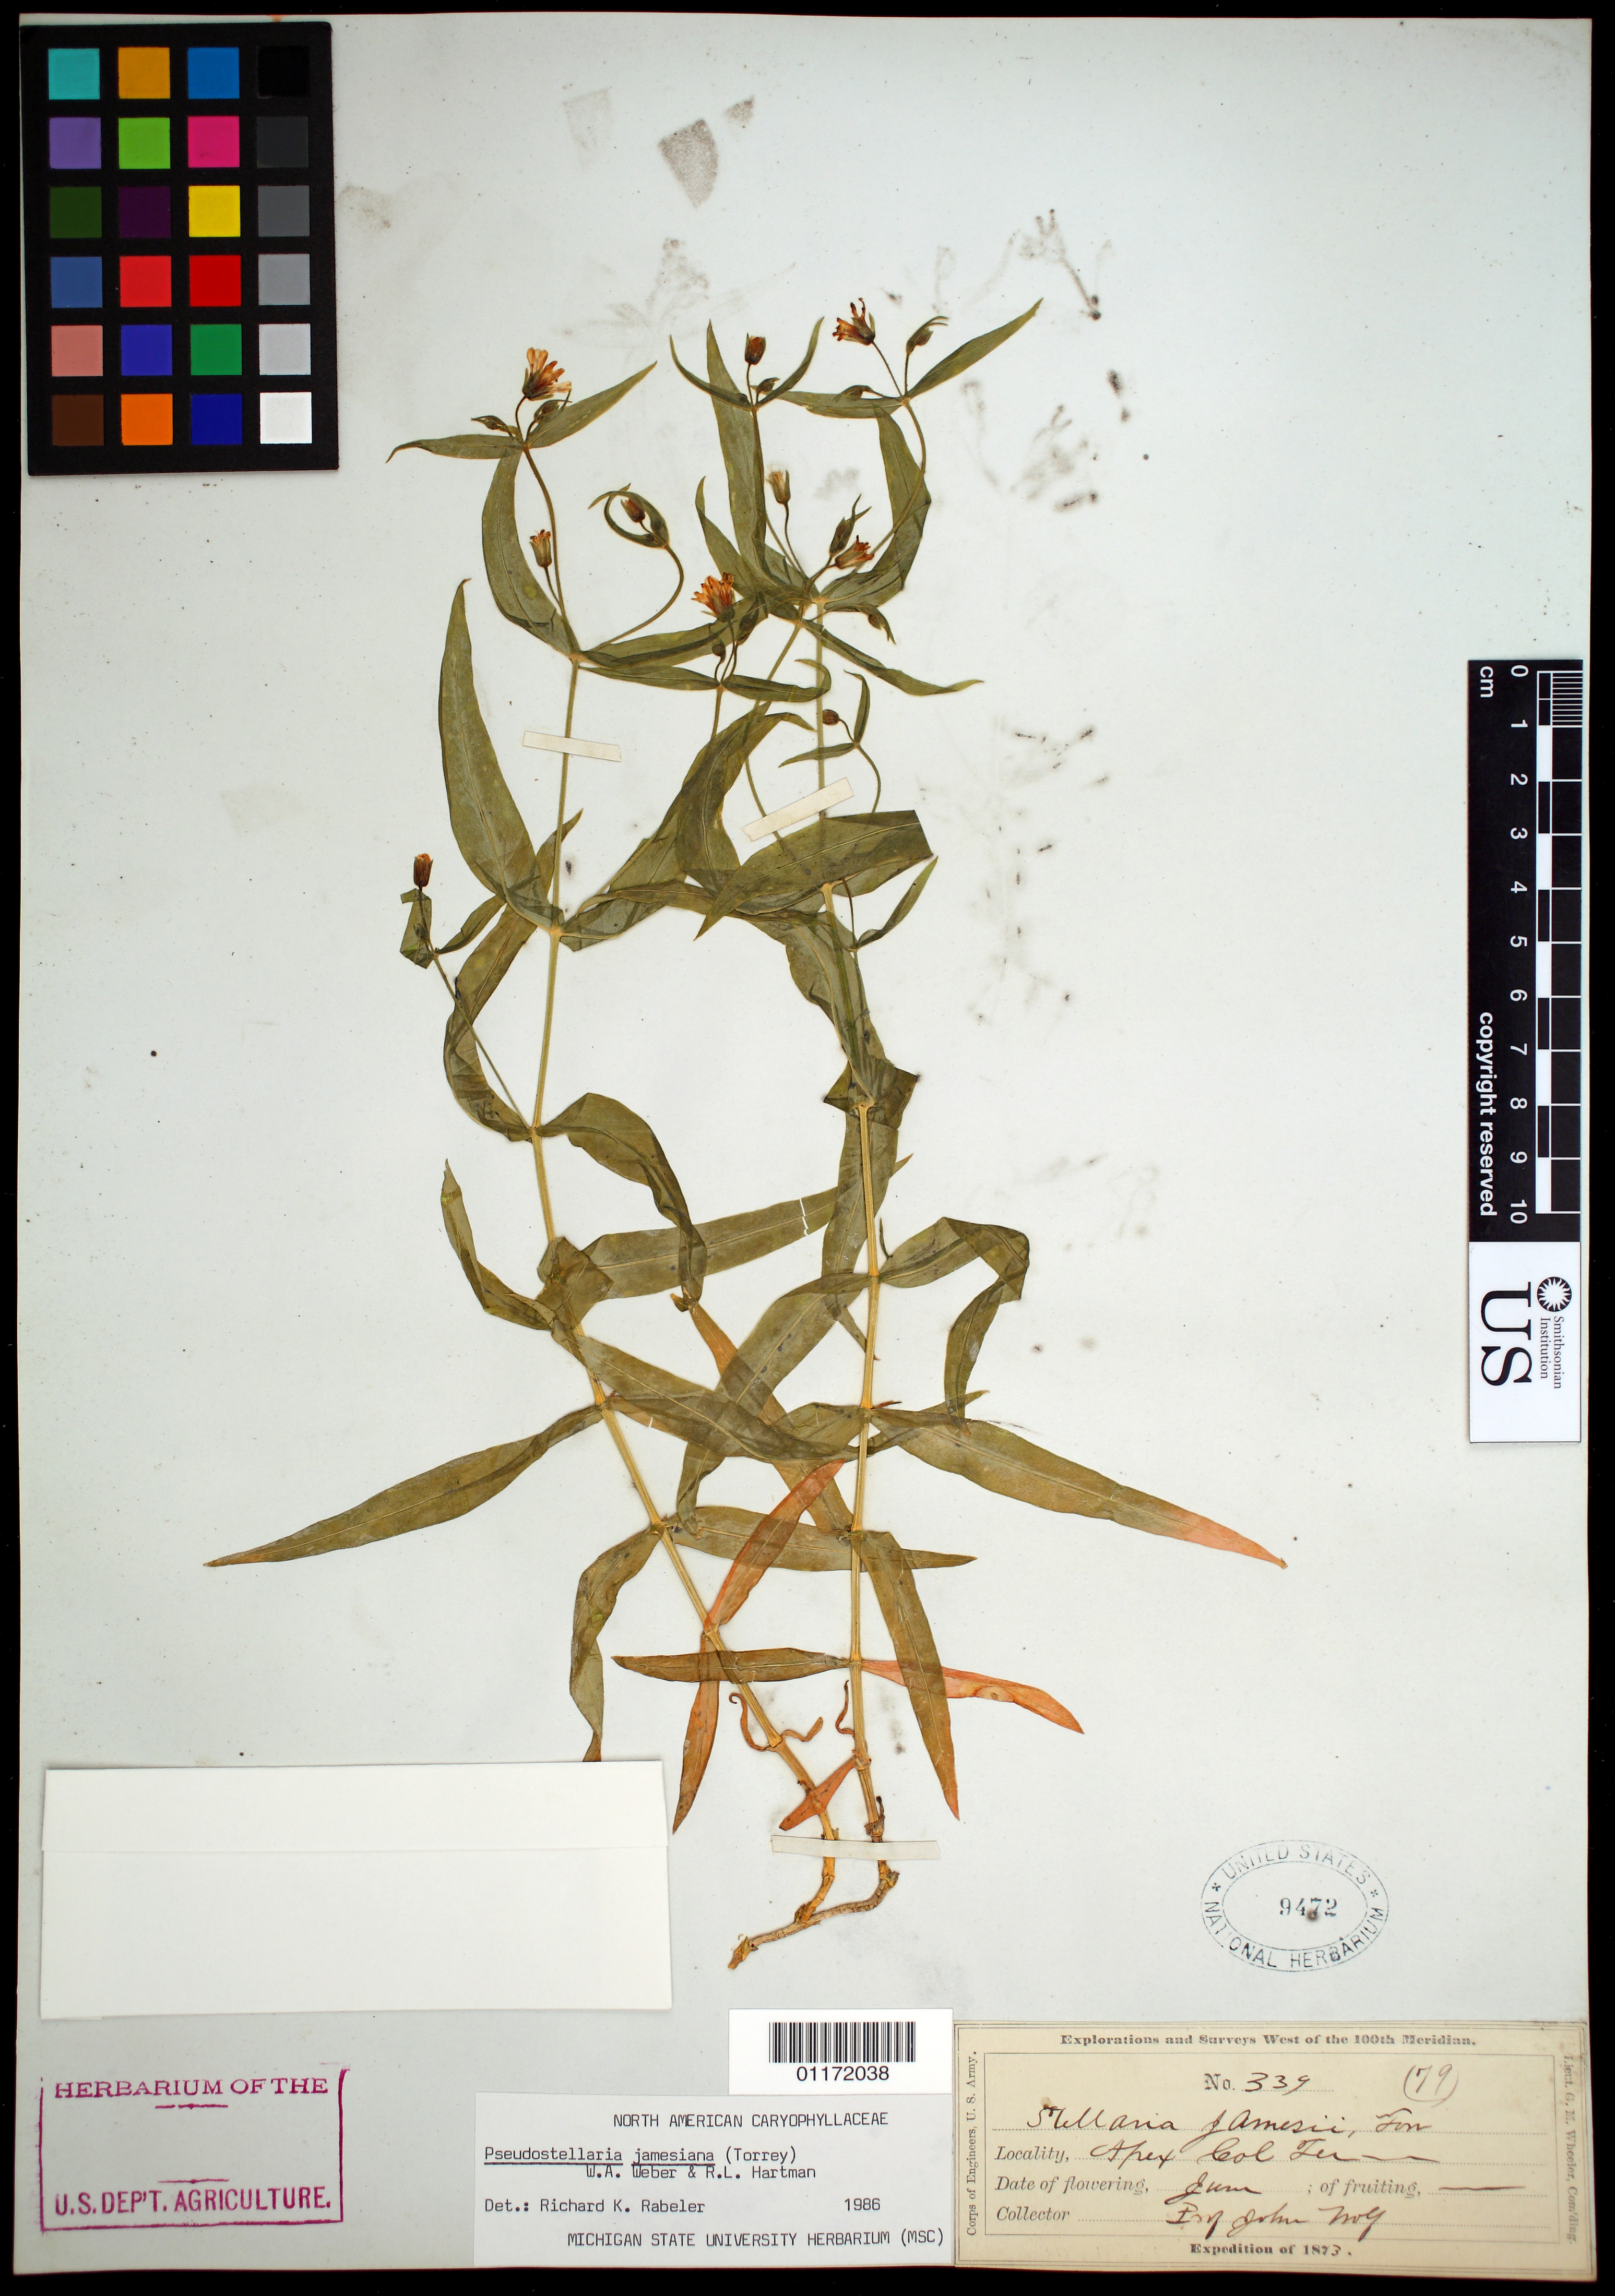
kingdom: Plantae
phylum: Tracheophyta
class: Magnoliopsida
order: Caryophyllales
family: Caryophyllaceae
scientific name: Torreyostellaria jamesiana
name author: (Torr.) Gang Yao et al.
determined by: Strong, M. T., (US), Smithsonian Institution - National Museum of Natural History (UNITED STATES)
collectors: J. Wolf & J. T. Rothrock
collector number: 339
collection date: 1873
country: United States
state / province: Colorado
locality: Apex.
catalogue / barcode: US 9472